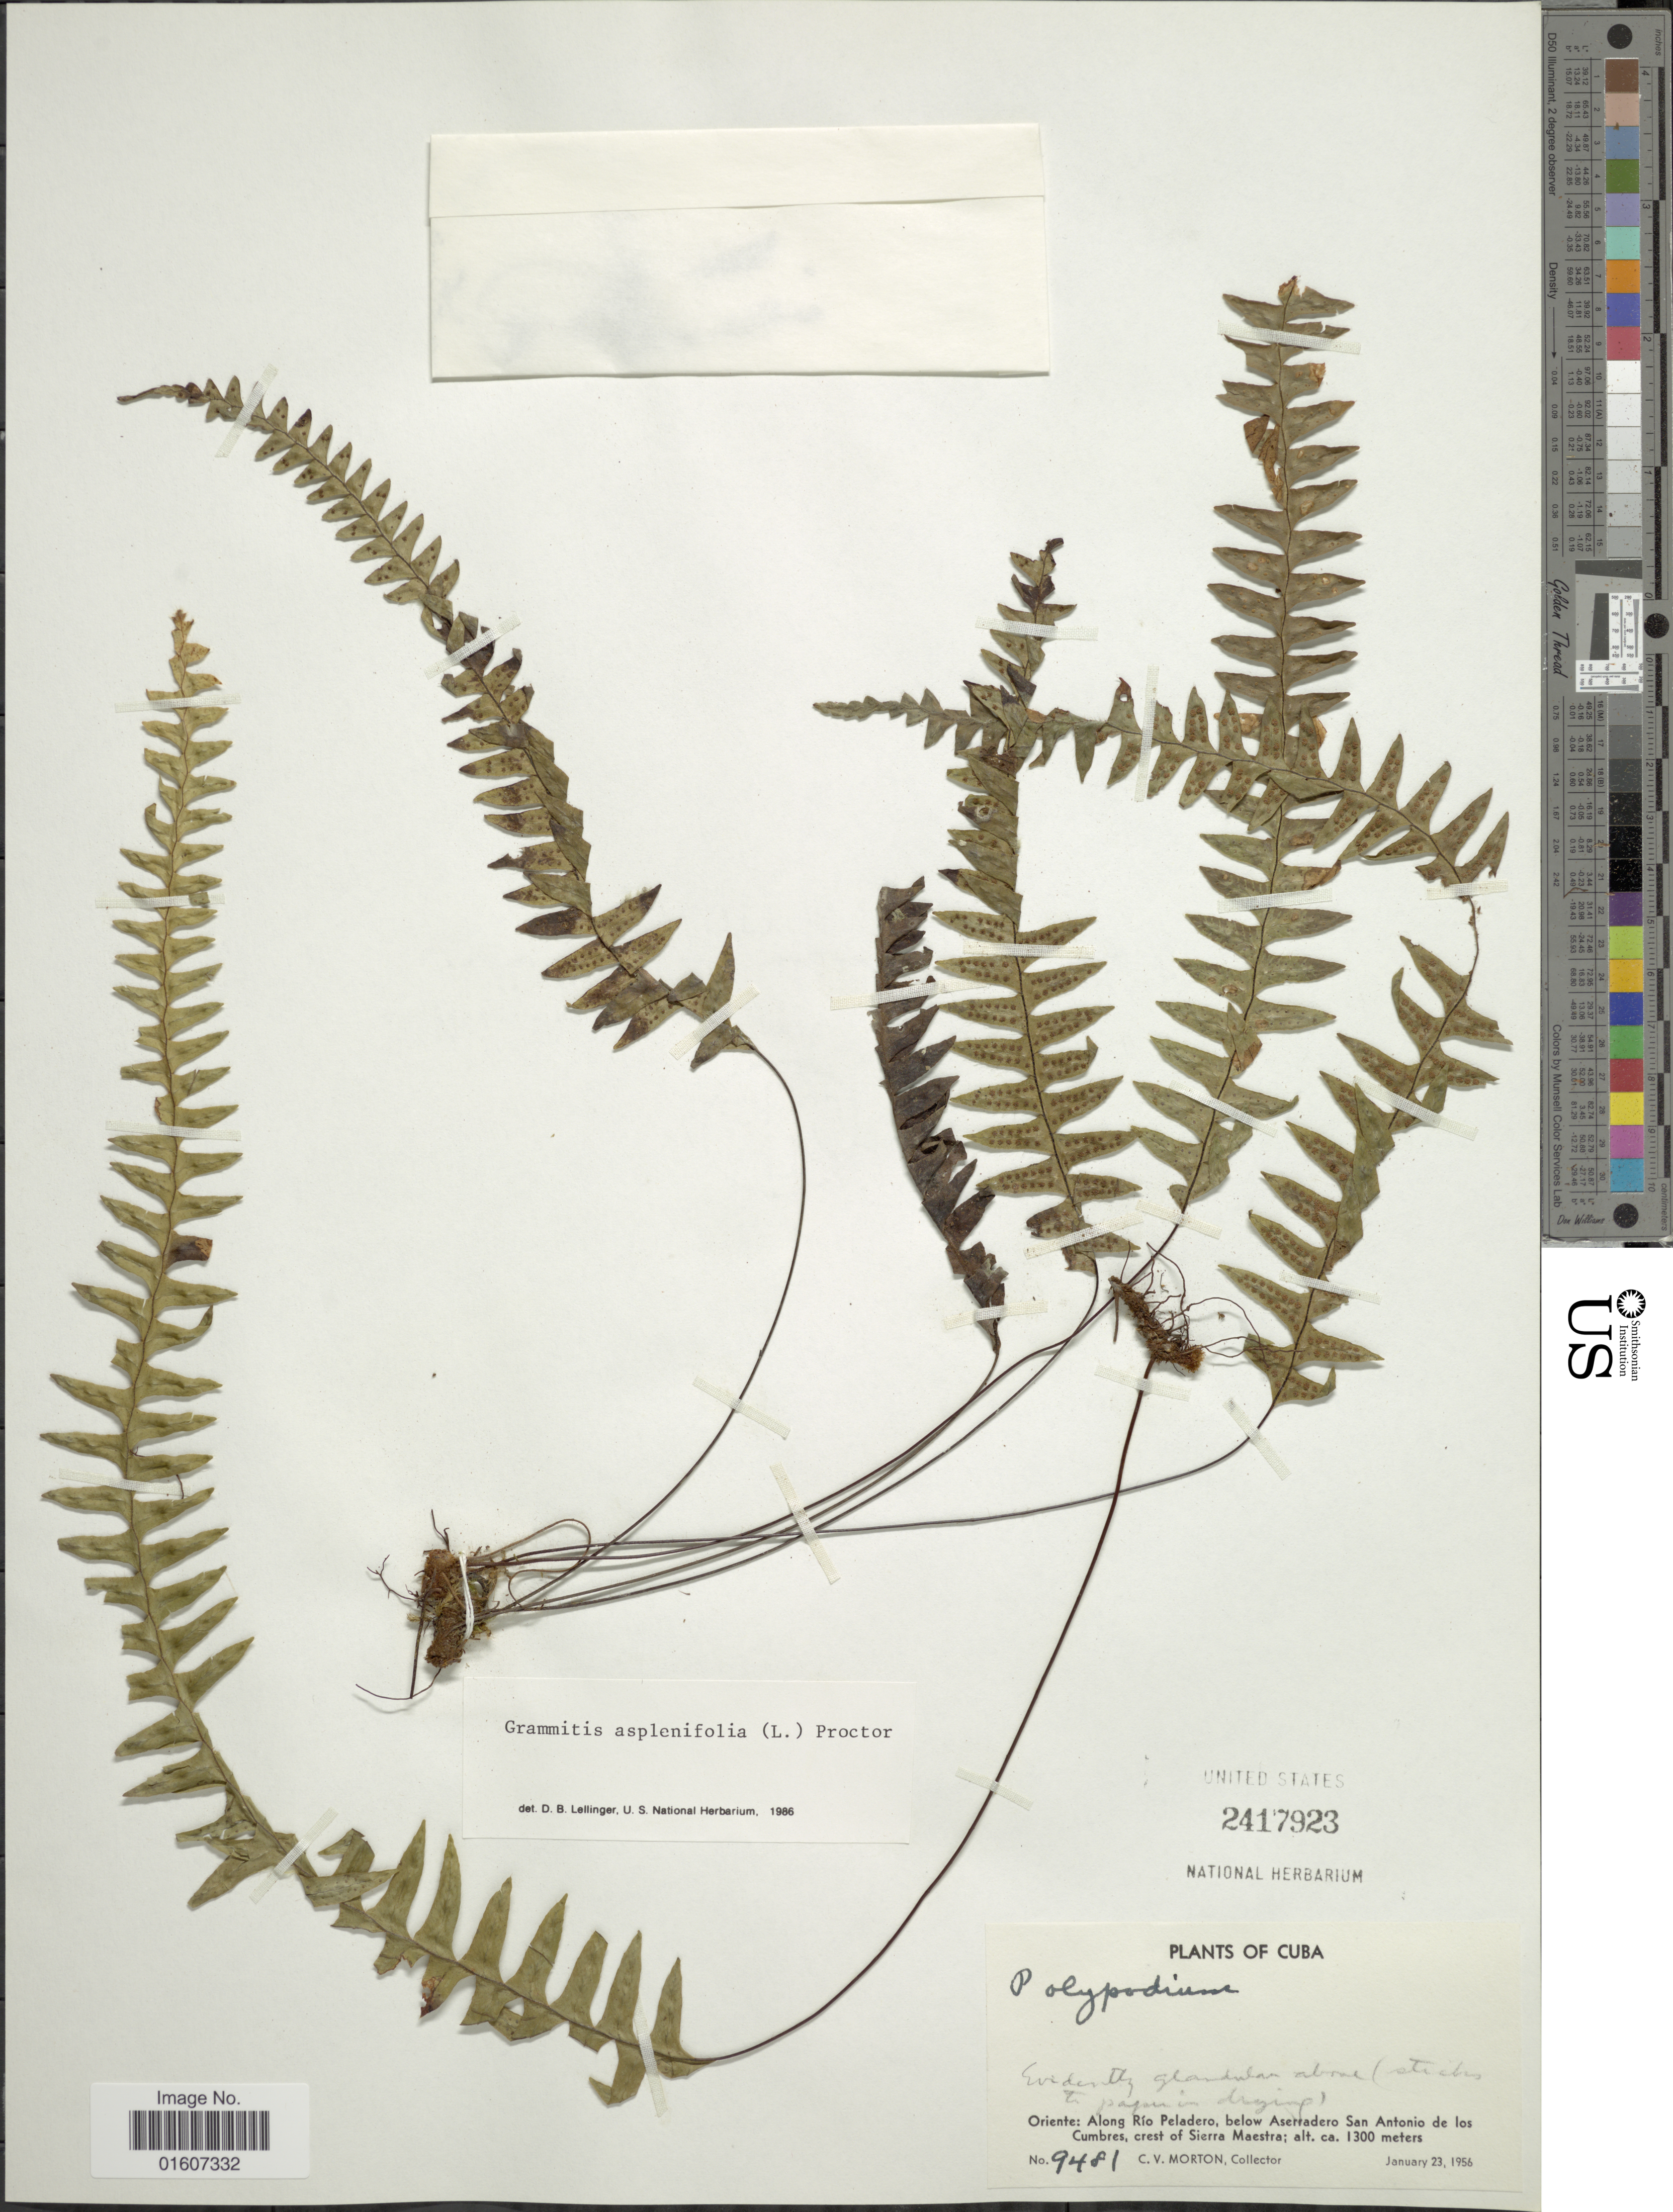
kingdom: Plantae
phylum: Tracheophyta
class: Polypodiopsida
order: Polypodiales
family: Polypodiaceae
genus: Terpsichore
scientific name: Terpsichore asplenifolia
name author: (L.) A.R. Sm.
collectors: C. V. Morton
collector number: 9481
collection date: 1956-01-23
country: Cuba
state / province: Oriente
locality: Along Río Peladero, below Aserradero San Antonio de los Cumbres, crest of Sierra Maestra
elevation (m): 1300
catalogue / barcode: US 2417923